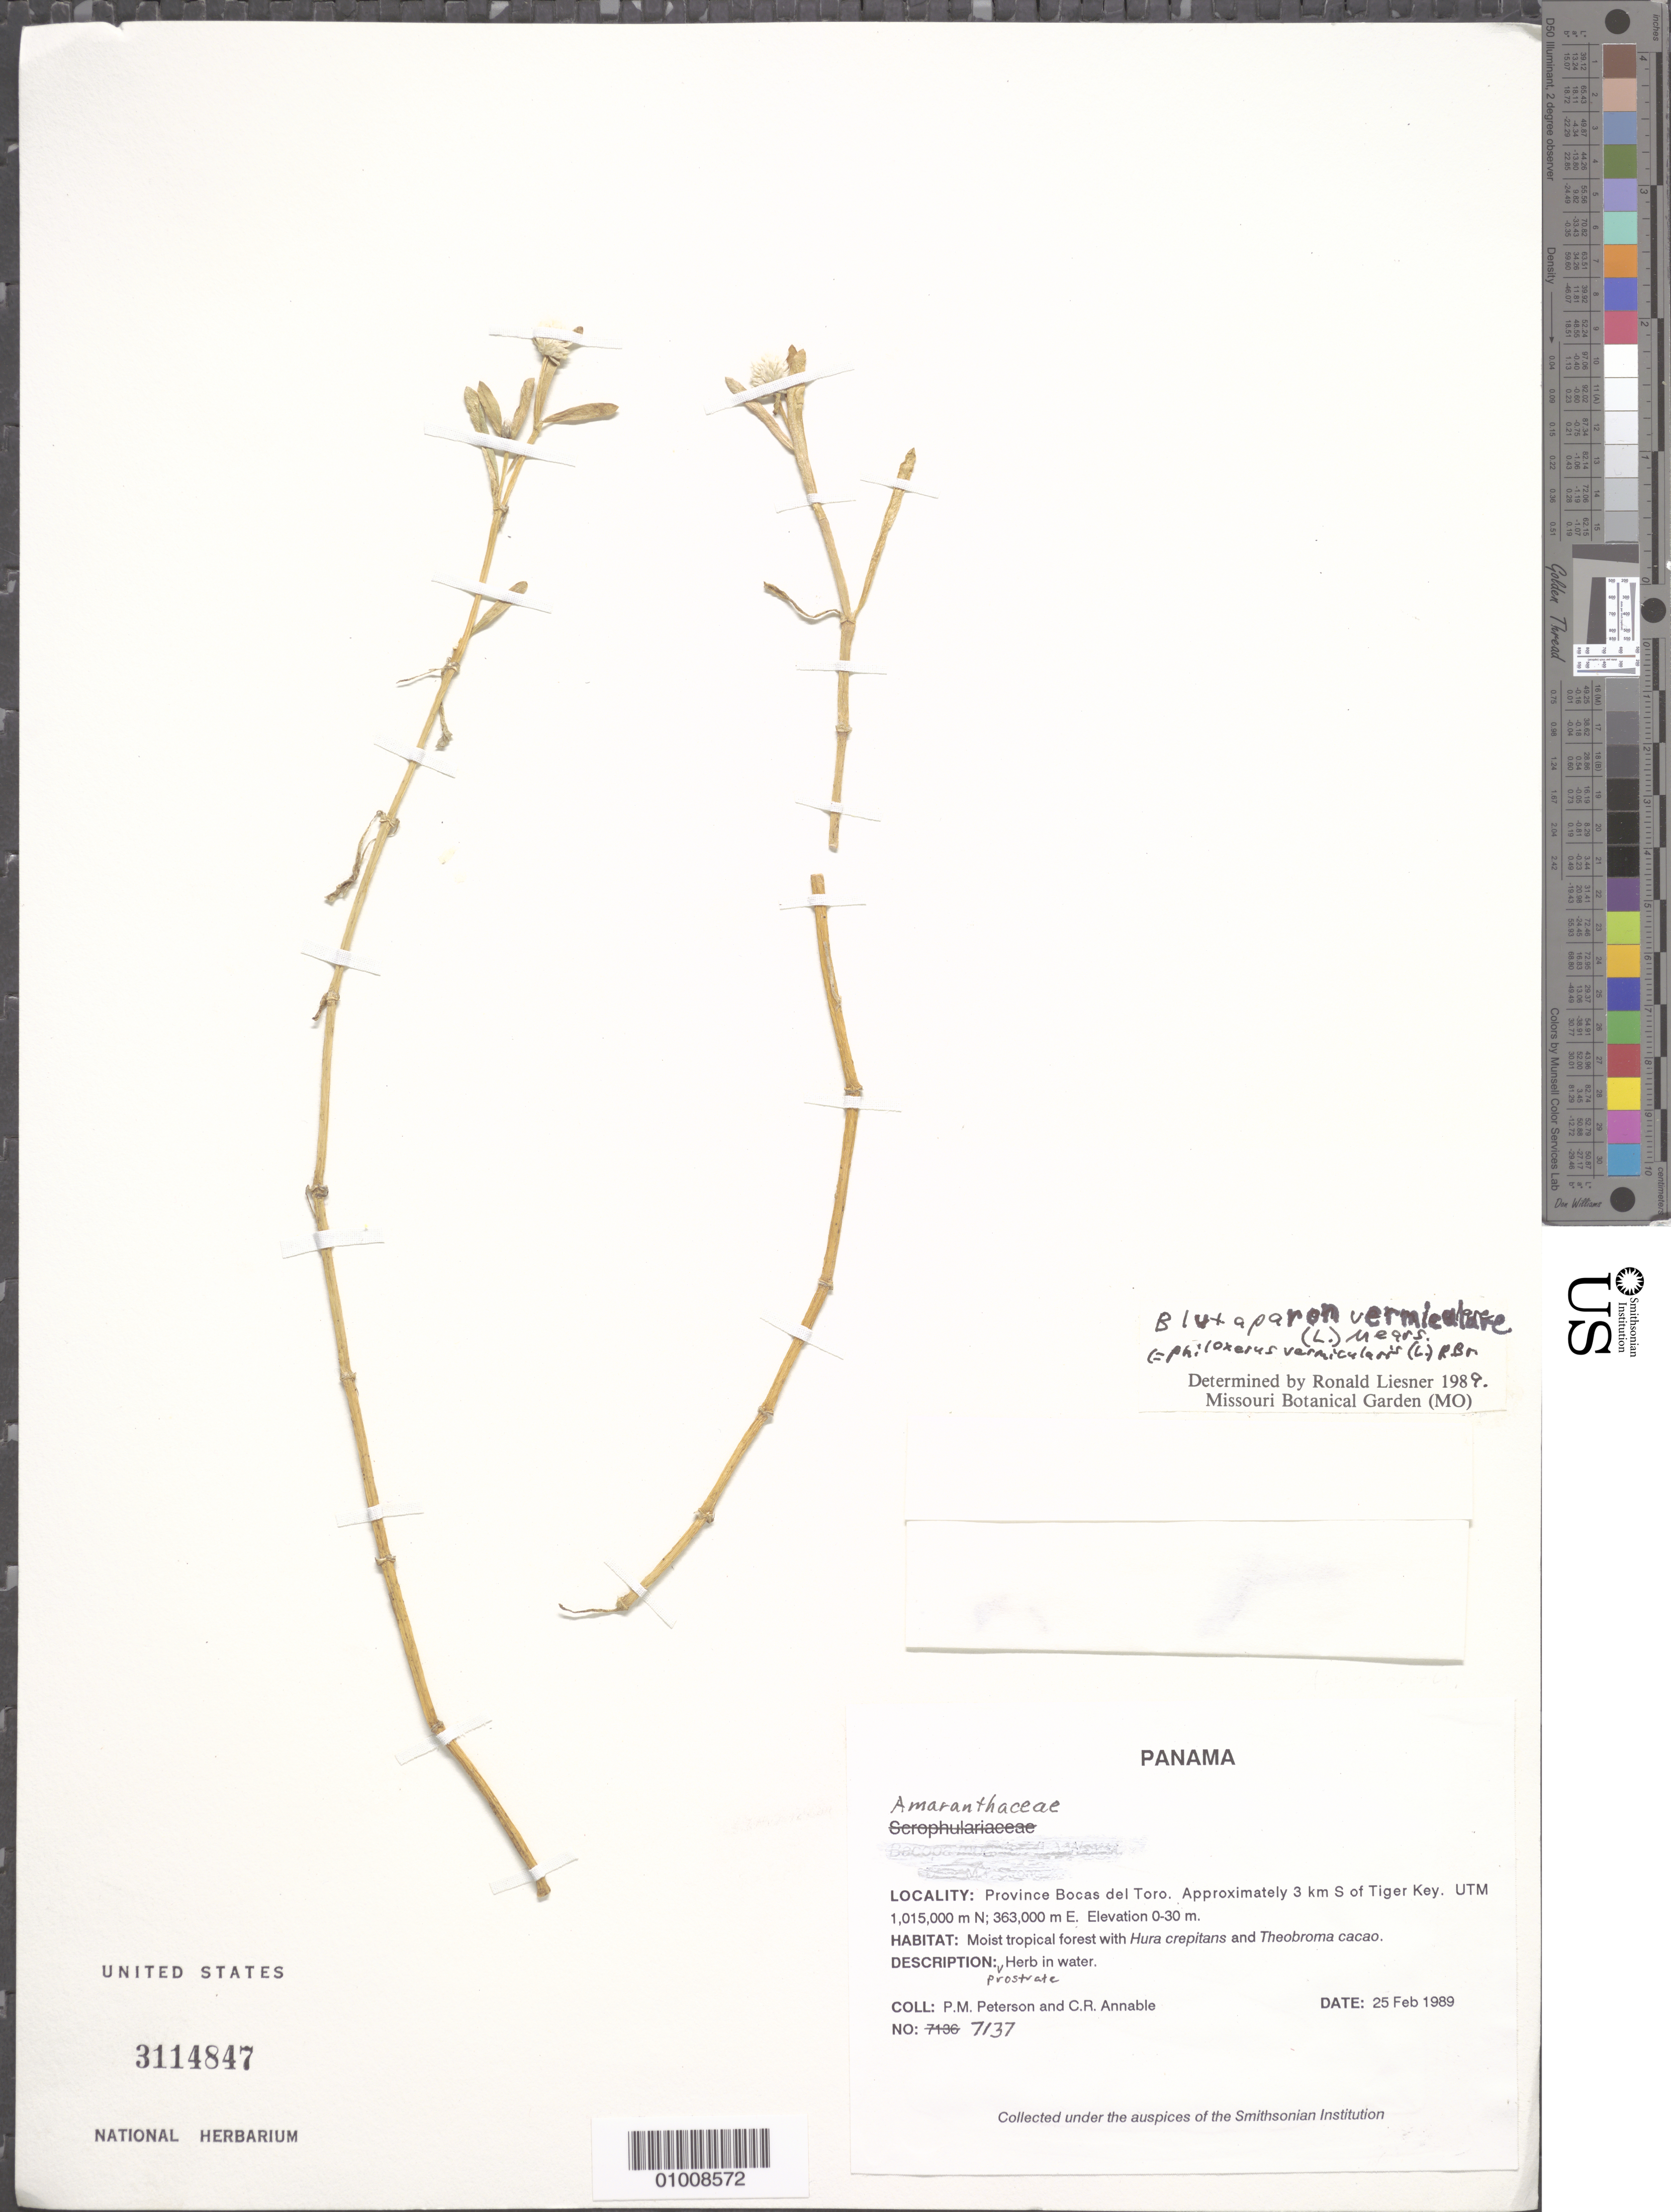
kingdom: Plantae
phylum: Tracheophyta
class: Magnoliopsida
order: Caryophyllales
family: Amaranthaceae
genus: Gomphrena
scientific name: Gomphrena vermicularis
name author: L.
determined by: Strong, Mark T., (BOT), Smithsonian Institution - National Museum of Natural History (UNITED STATES)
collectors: P. M. Peterson & C. R. Annable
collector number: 07137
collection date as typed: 25 Feb 1989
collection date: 1989-02-25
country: Panama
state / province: Bocas del Toro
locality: Approximately 3 km S of Tiger Key. UTM 1,015,000 m N; 363,000 m E.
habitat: Moist tropical forest with Hura crepitans and Theobroma cacao.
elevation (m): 0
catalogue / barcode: US 3114847